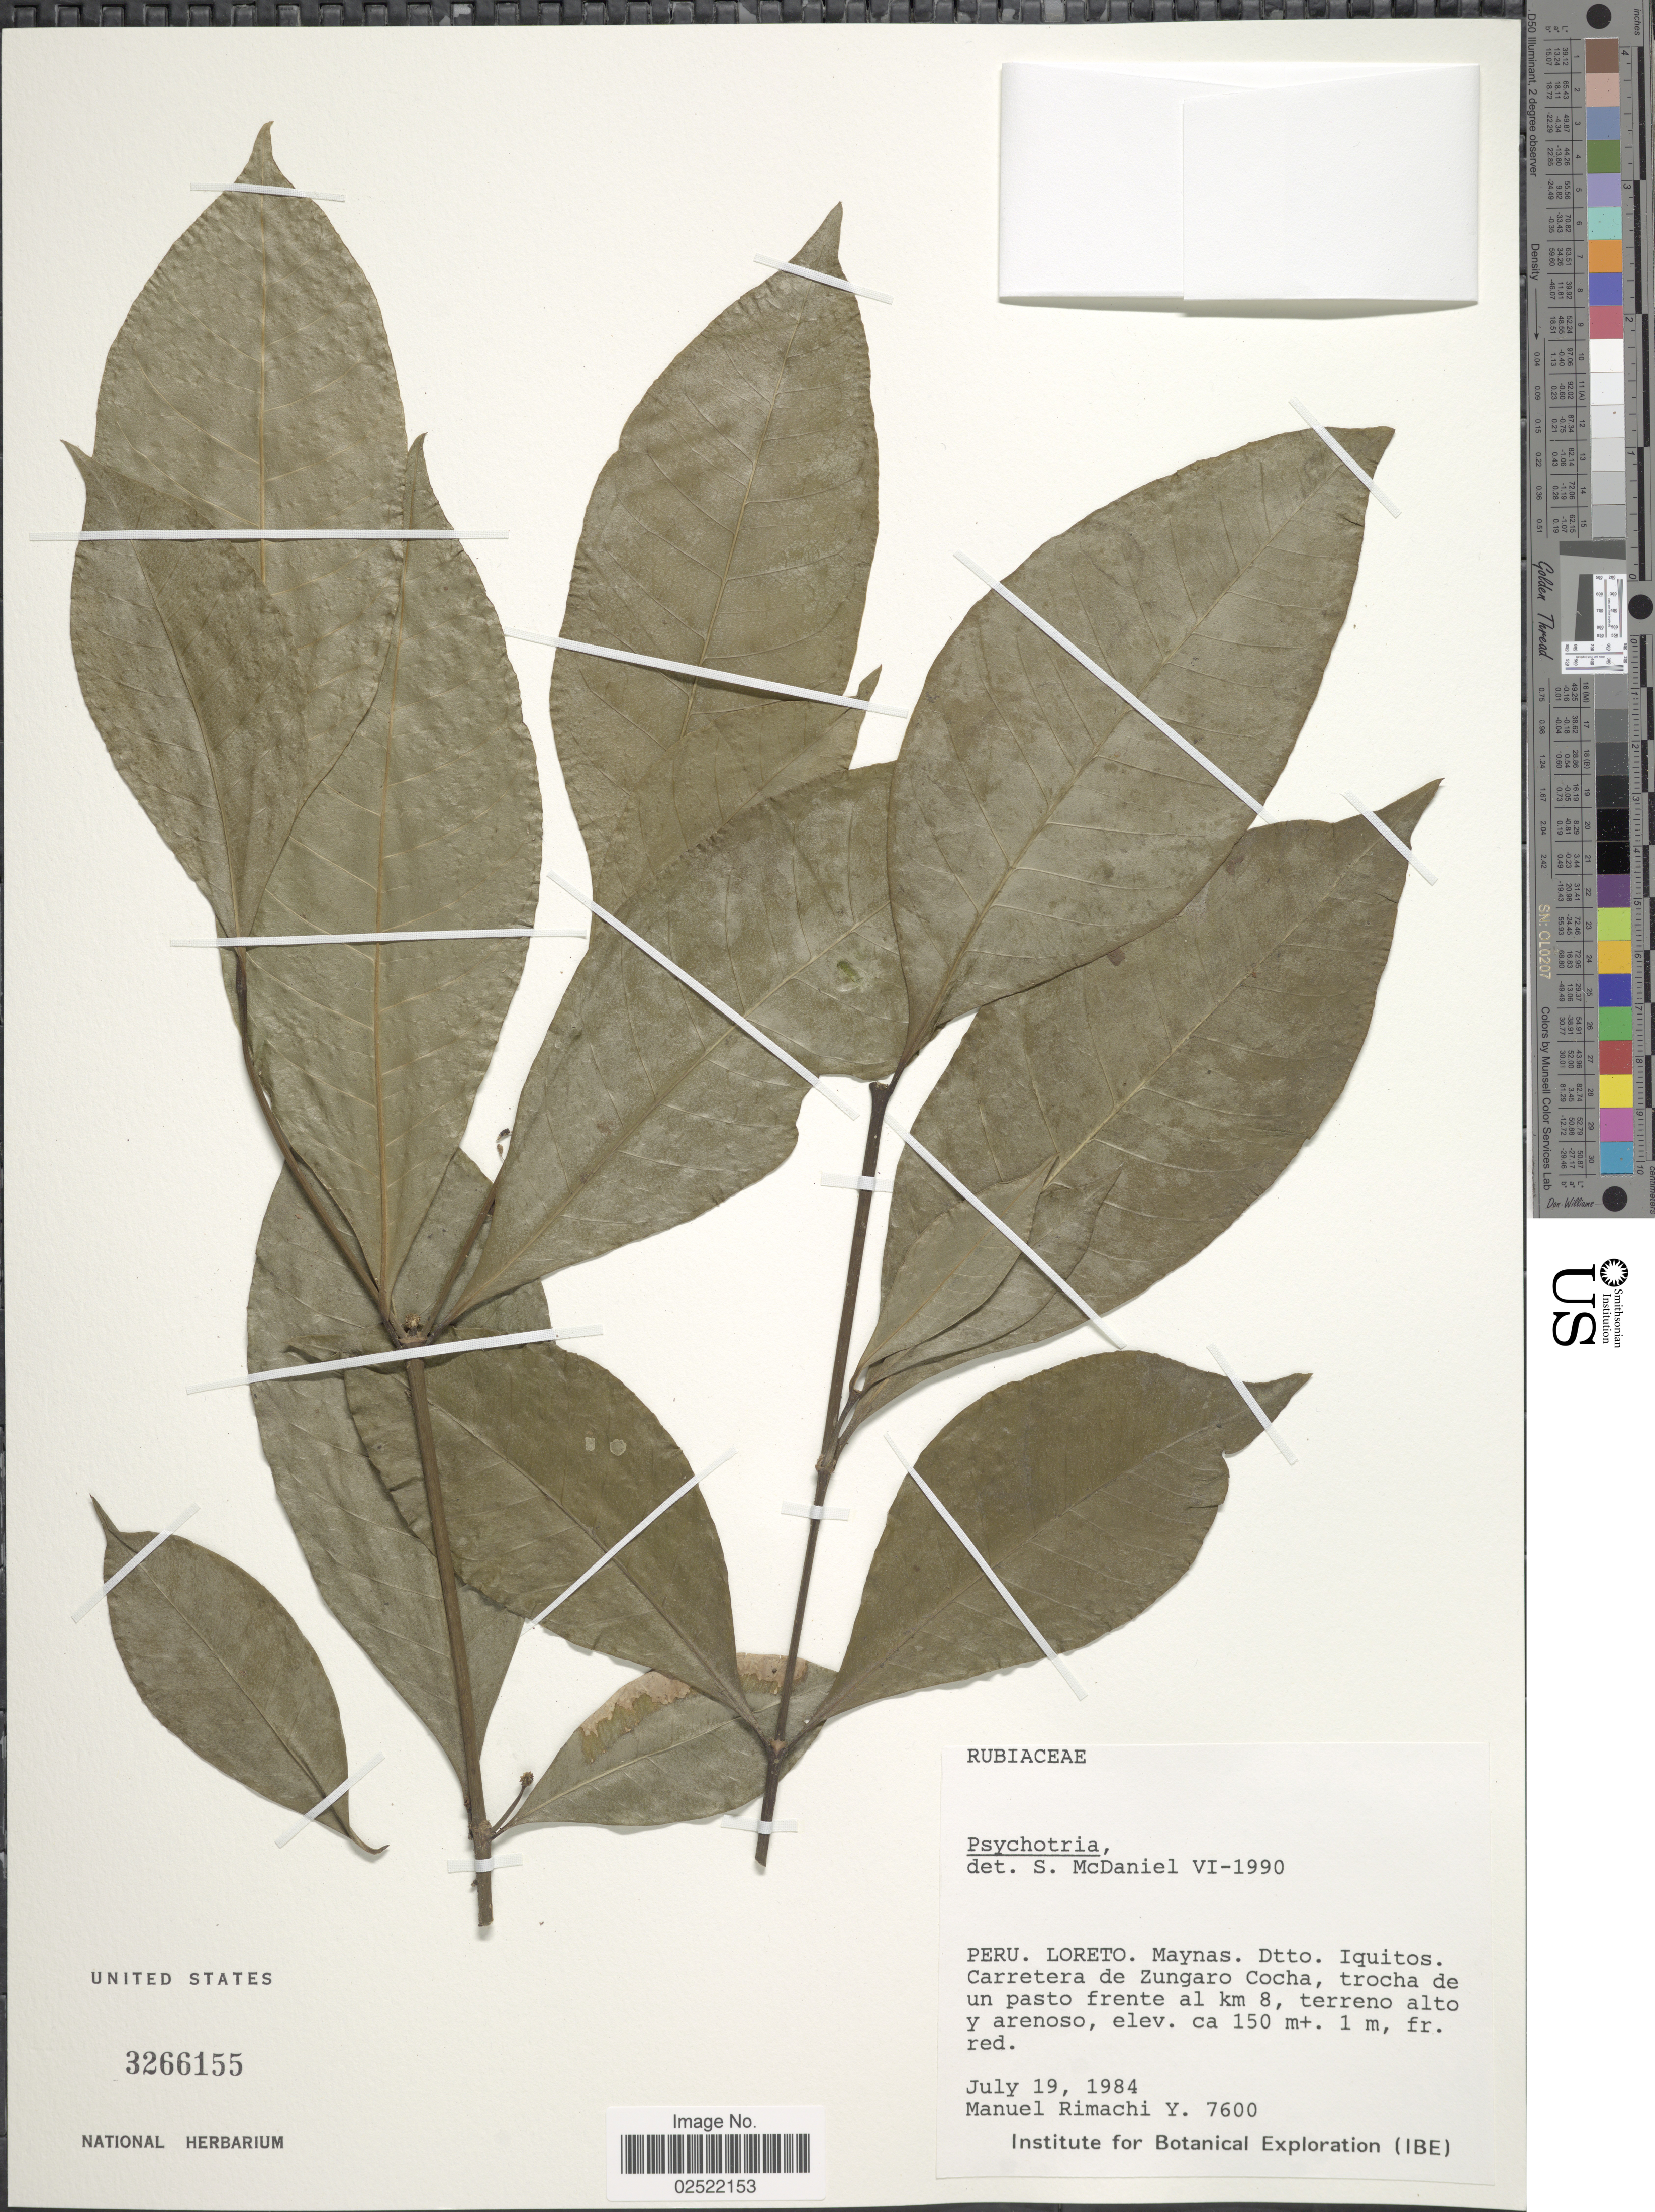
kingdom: Plantae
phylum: Tracheophyta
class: Magnoliopsida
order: Gentianales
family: Rubiaceae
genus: Psychotria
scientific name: Psychotria sp.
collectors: M. Rimachi Y.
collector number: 7600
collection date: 1984-07-19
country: Peru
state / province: Loreto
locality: Peru. Loreto. Maynas. Dtto. Iquitos. Carretera de Zungaro Cocha, trocha de un pasto frente al km 8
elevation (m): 150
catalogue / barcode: US 3266155